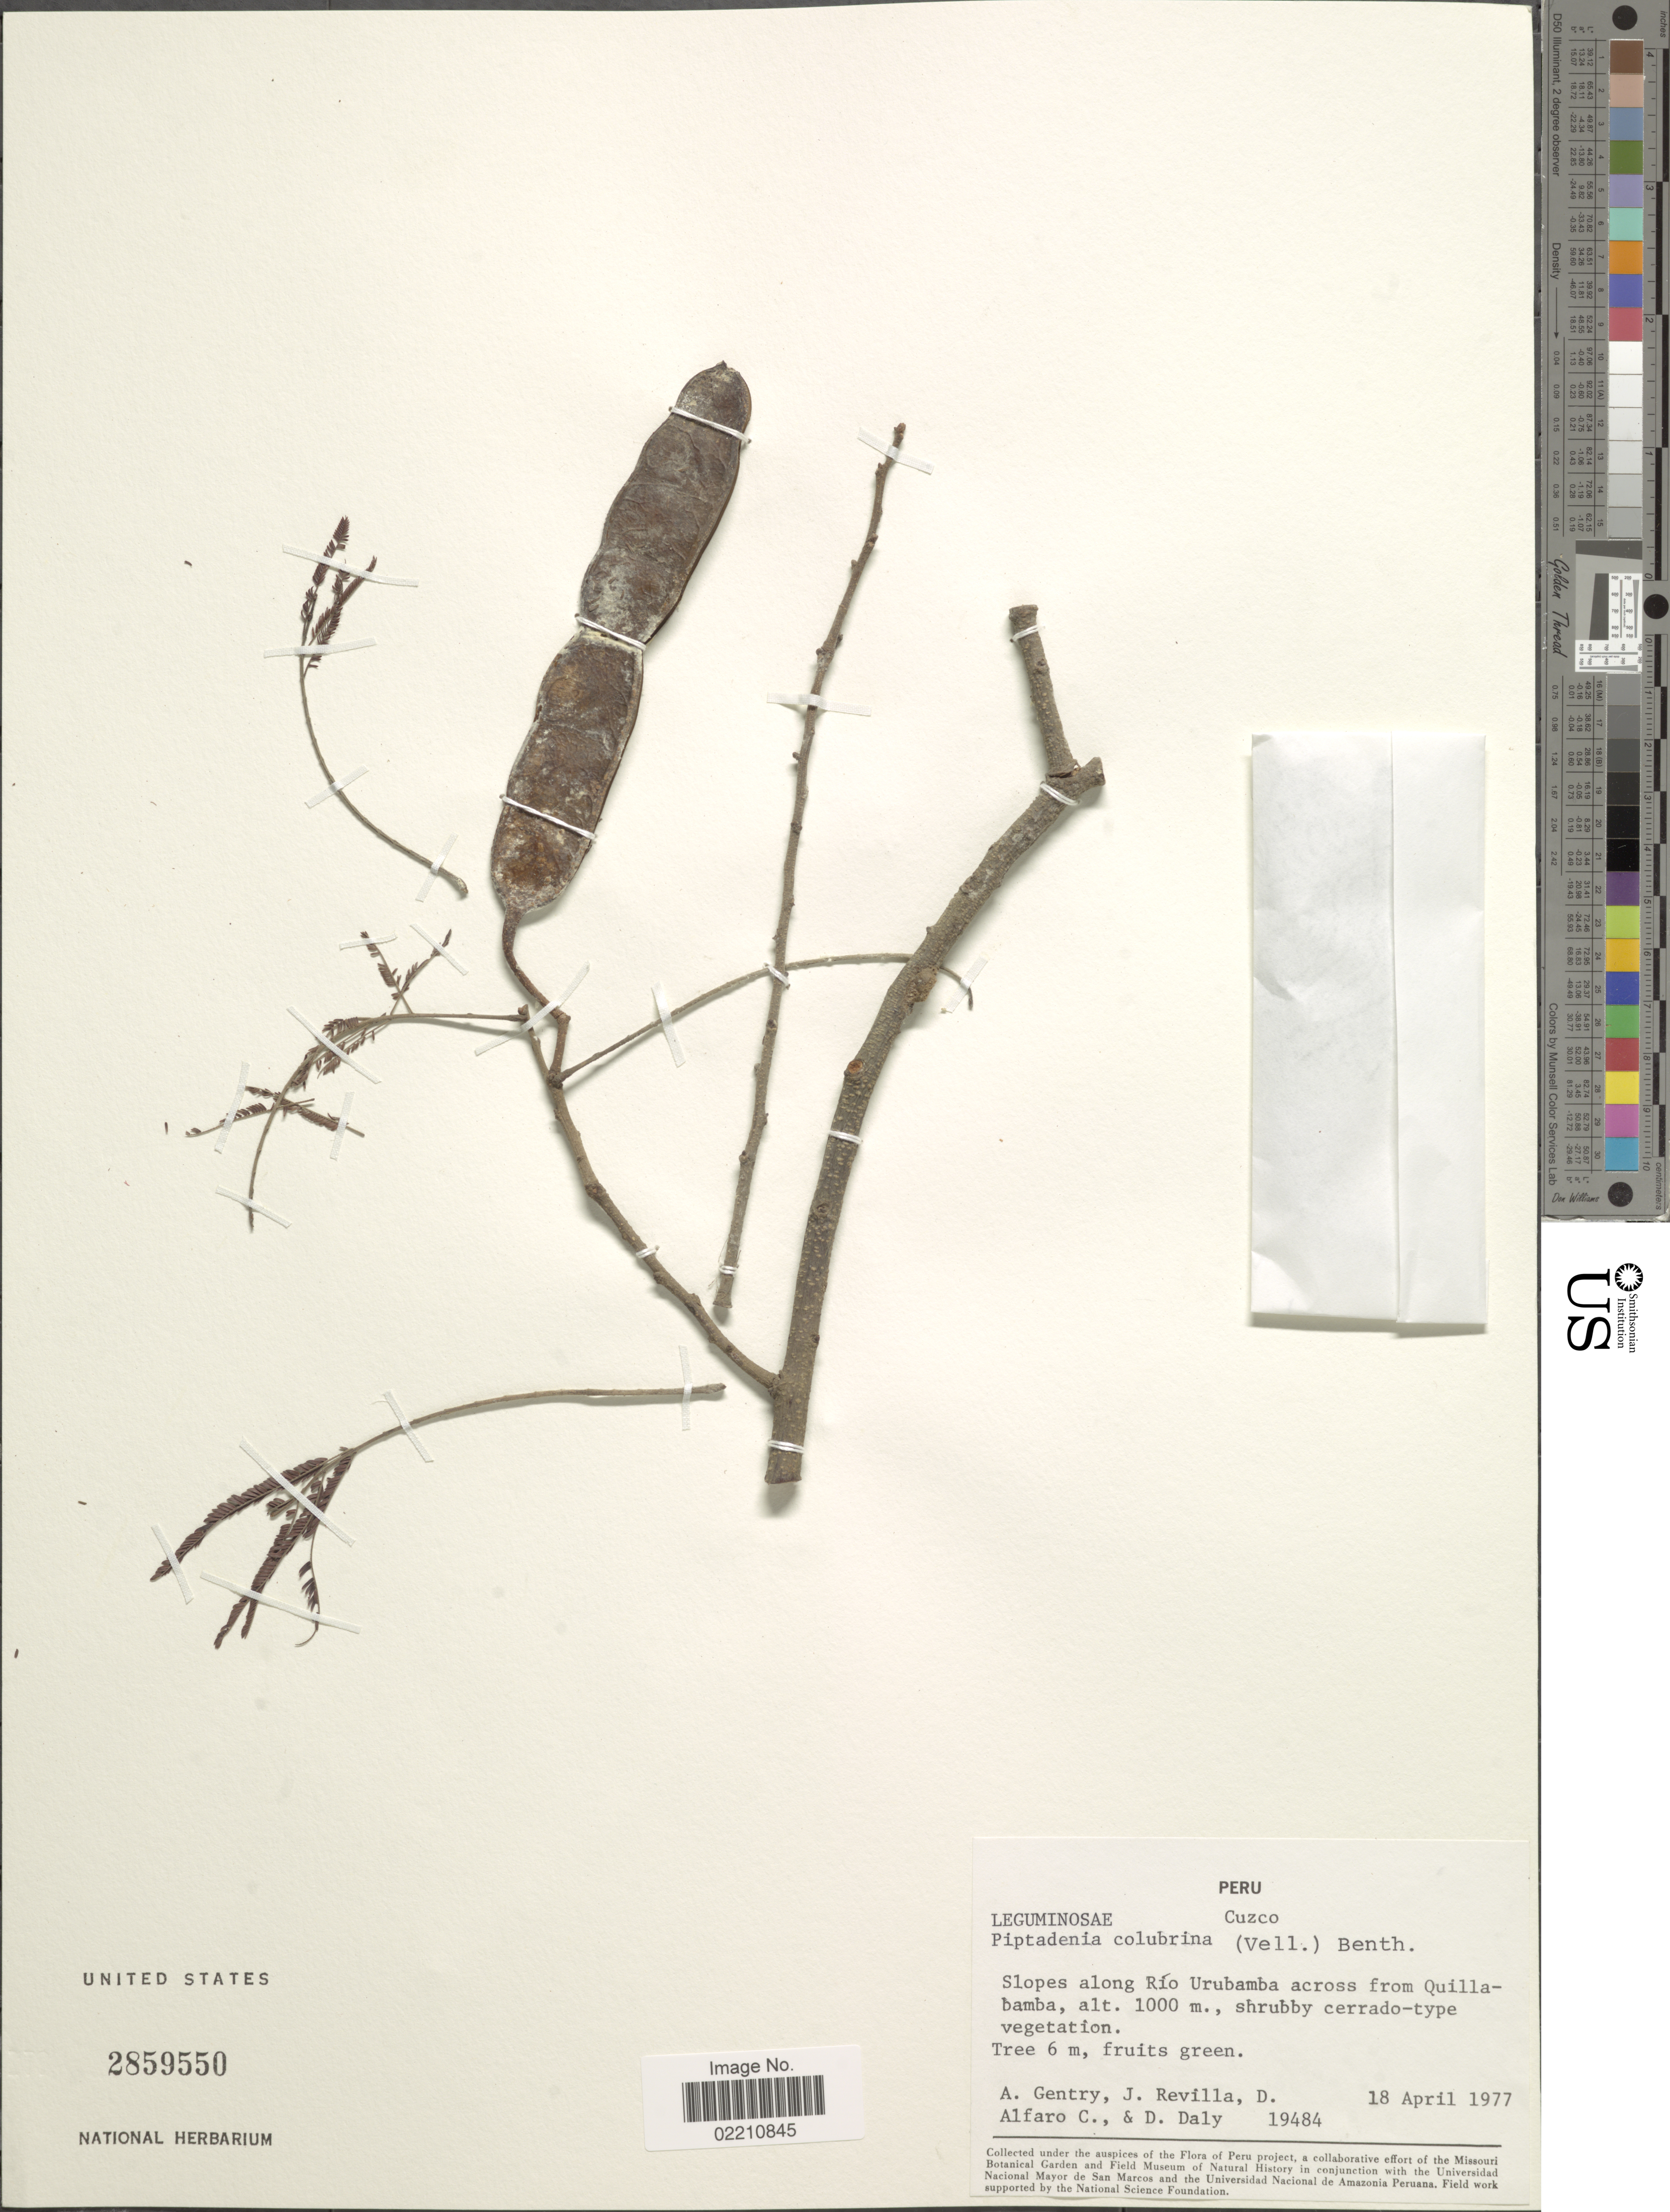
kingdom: Plantae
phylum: Tracheophyta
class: Magnoliopsida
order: Fabales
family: Fabaceae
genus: Anadenanthera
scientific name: Anadenanthera colubrina var. colubrina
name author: (Vell.) Brenan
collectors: A. H. Gentry, J. Revilla, D. Alfaro Castaneda & D. C. Daly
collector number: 19484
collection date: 1977-04-18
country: Peru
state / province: Cusco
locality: Cuzco, slopes along Río Urubamba across from Quillabamba, shrubby cerrado-type vegetation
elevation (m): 1000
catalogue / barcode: US 2859550